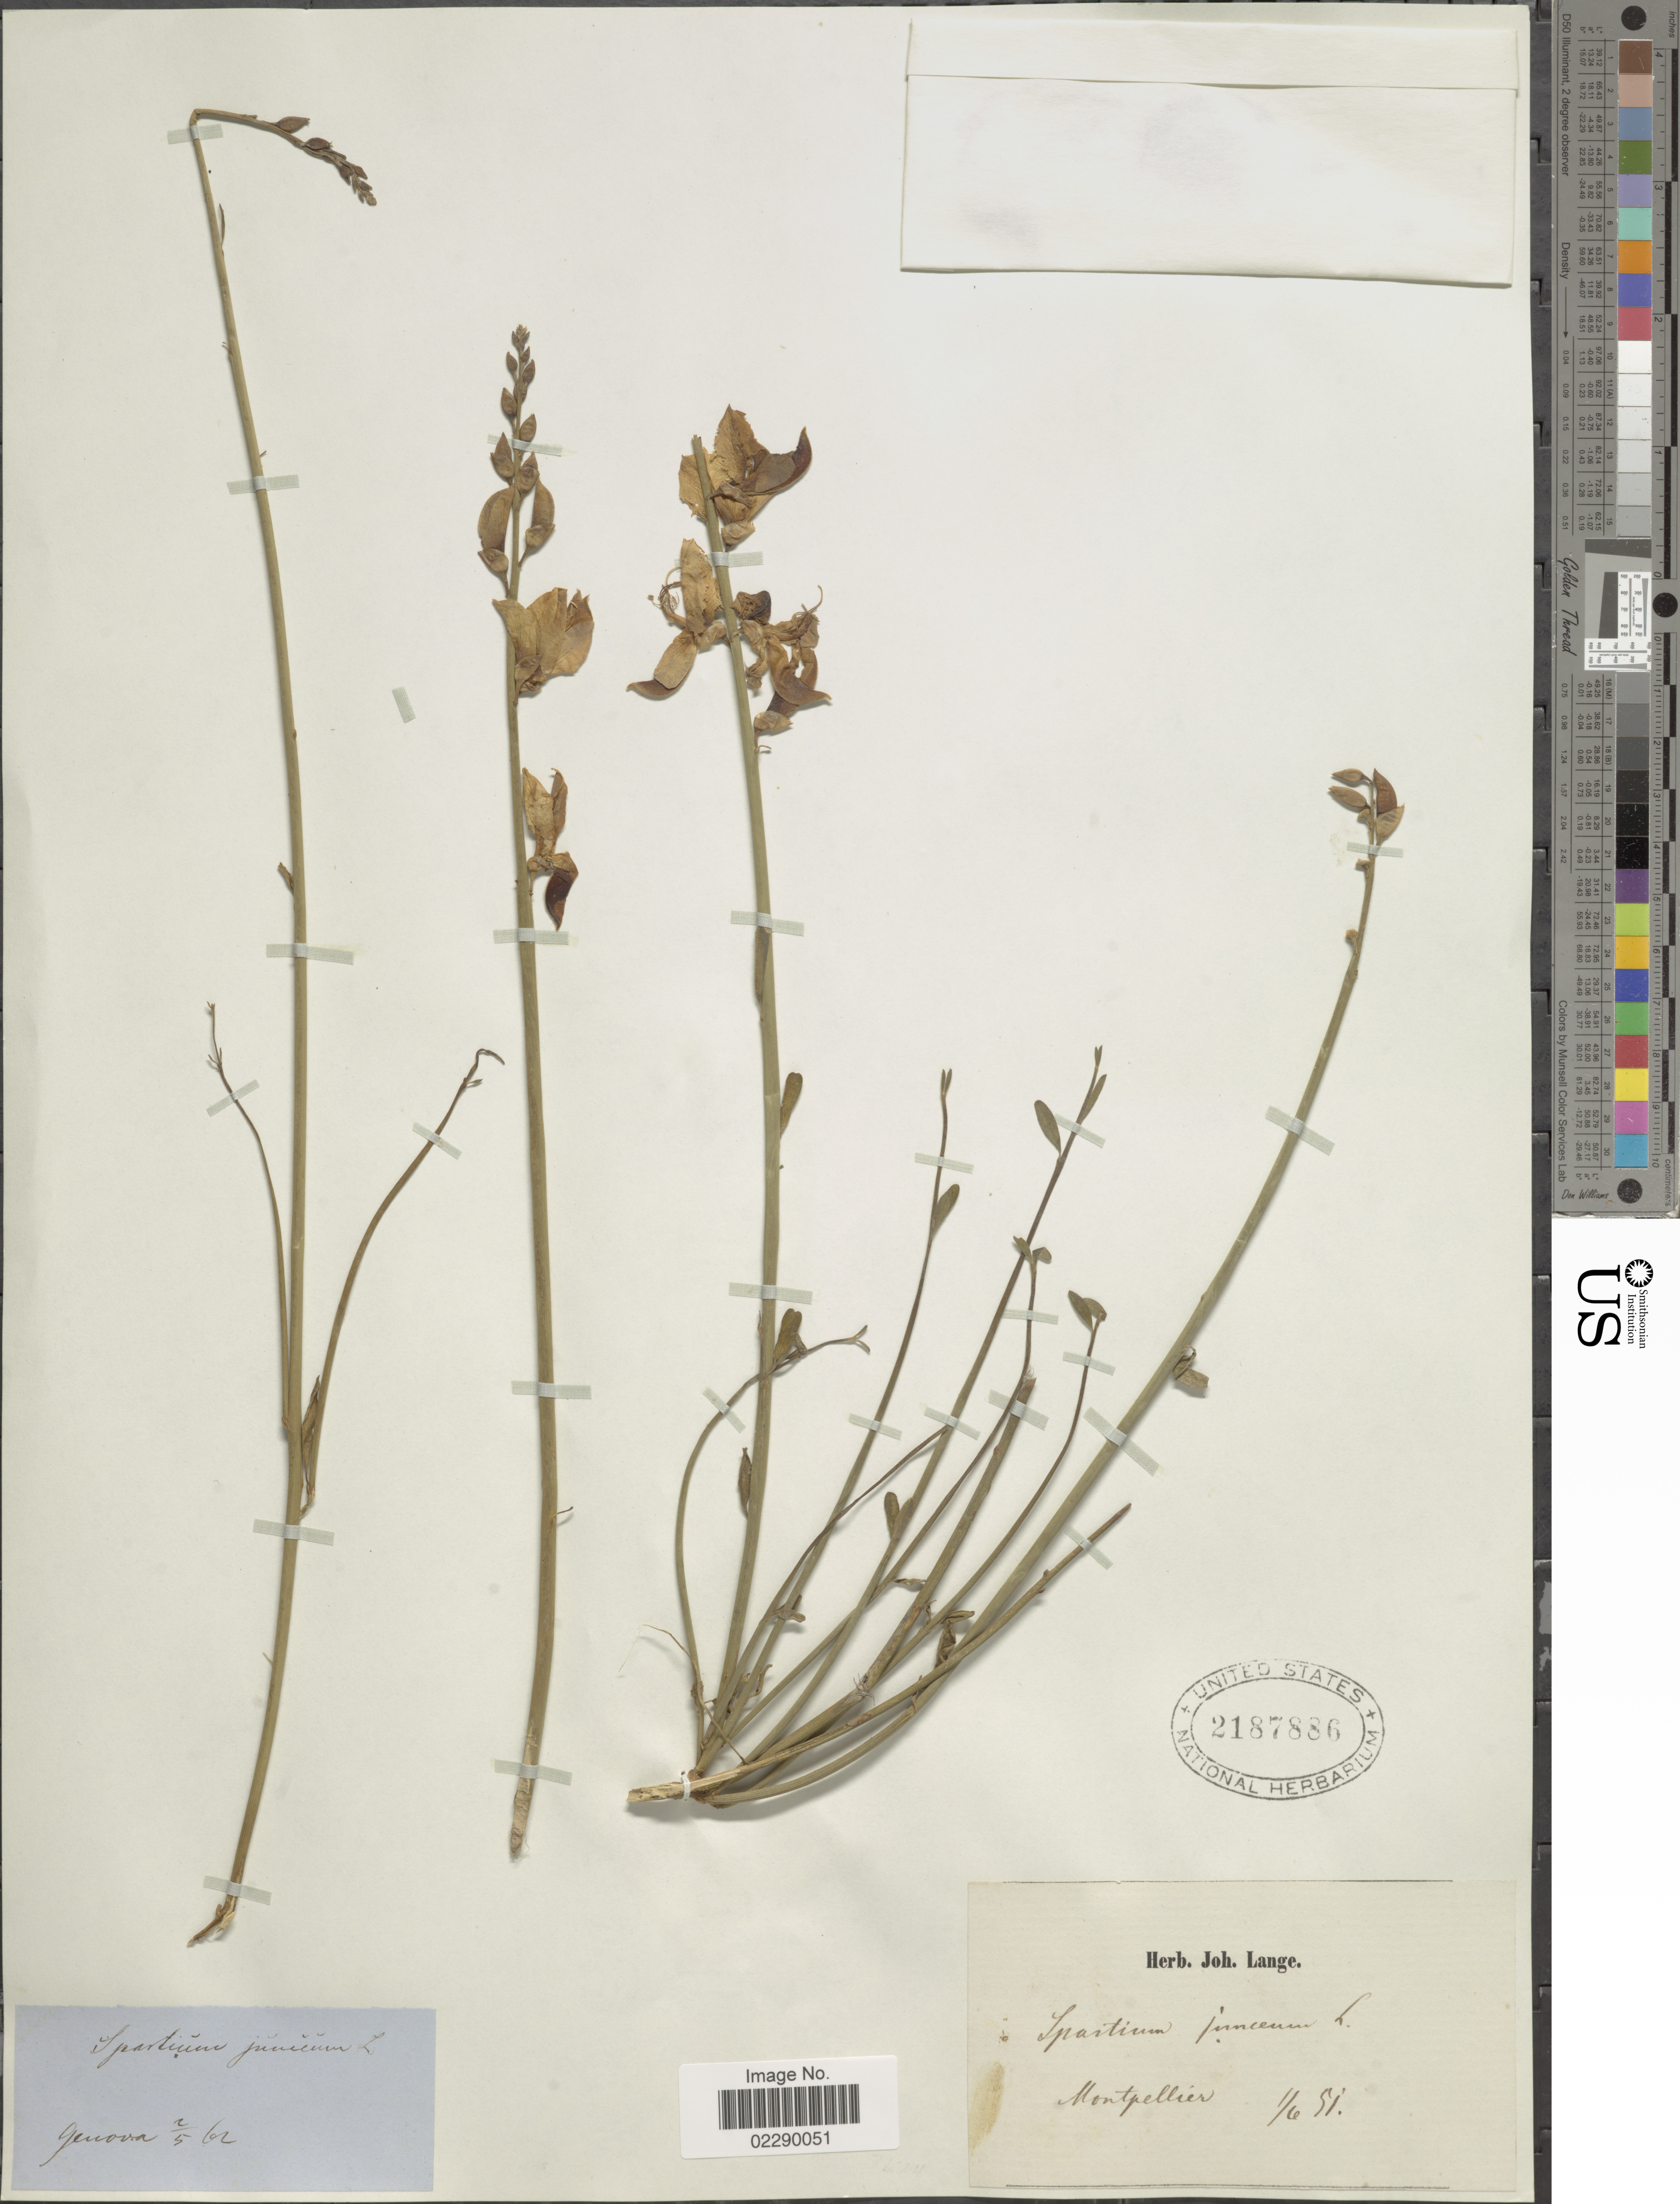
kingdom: Plantae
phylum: Tracheophyta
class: Magnoliopsida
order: Fabales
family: Fabaceae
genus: Spartium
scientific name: Spartium junceum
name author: L.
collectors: ex herb. Joh. Lange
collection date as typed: Transcribed d/m/y: 1/6/51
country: France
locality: Genova. Montpellier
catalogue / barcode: US 2187886